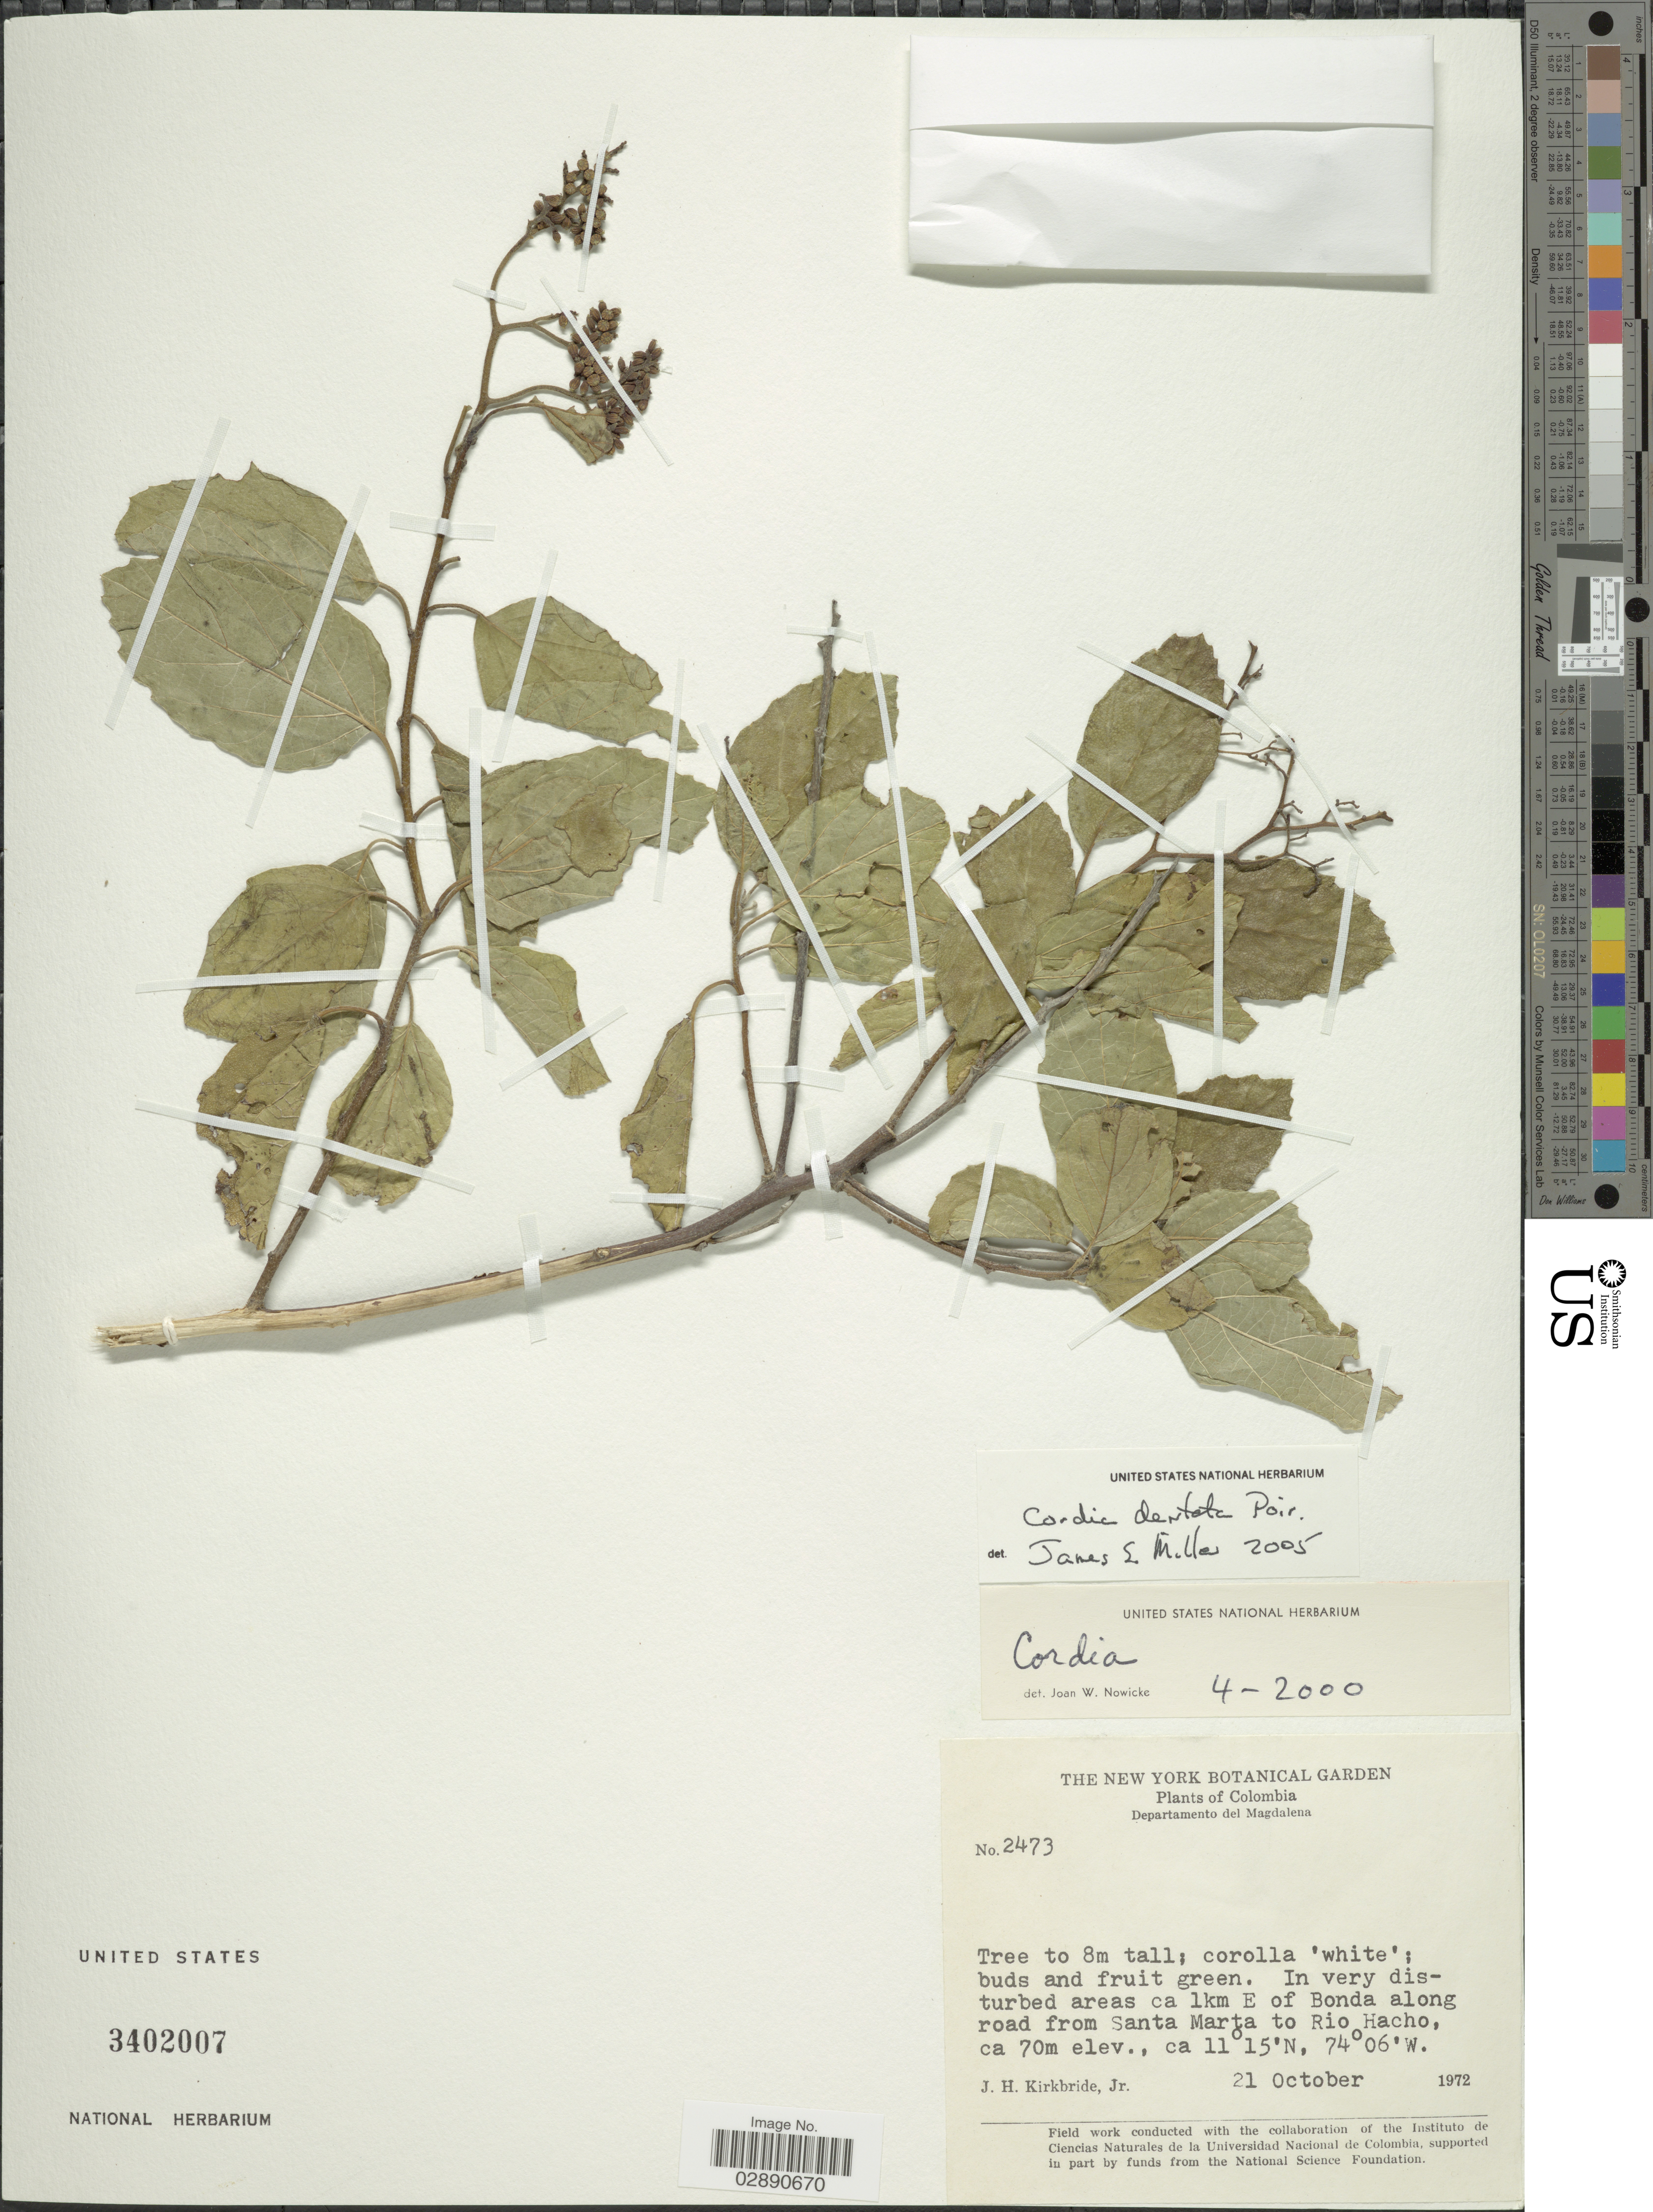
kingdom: Plantae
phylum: Tracheophyta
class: Magnoliopsida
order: Boraginales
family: Cordiaceae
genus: Cordia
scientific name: Cordia dentata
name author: Poir.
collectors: J. H. Kirkbride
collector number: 2473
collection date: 1972-10-21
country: Colombia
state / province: Magdalena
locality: Departamento del Magdalena. In very disturbed areas ca 1 km E of Bonda along road from Santa Marta to Rio Hacho.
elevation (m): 70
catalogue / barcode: US 3402007